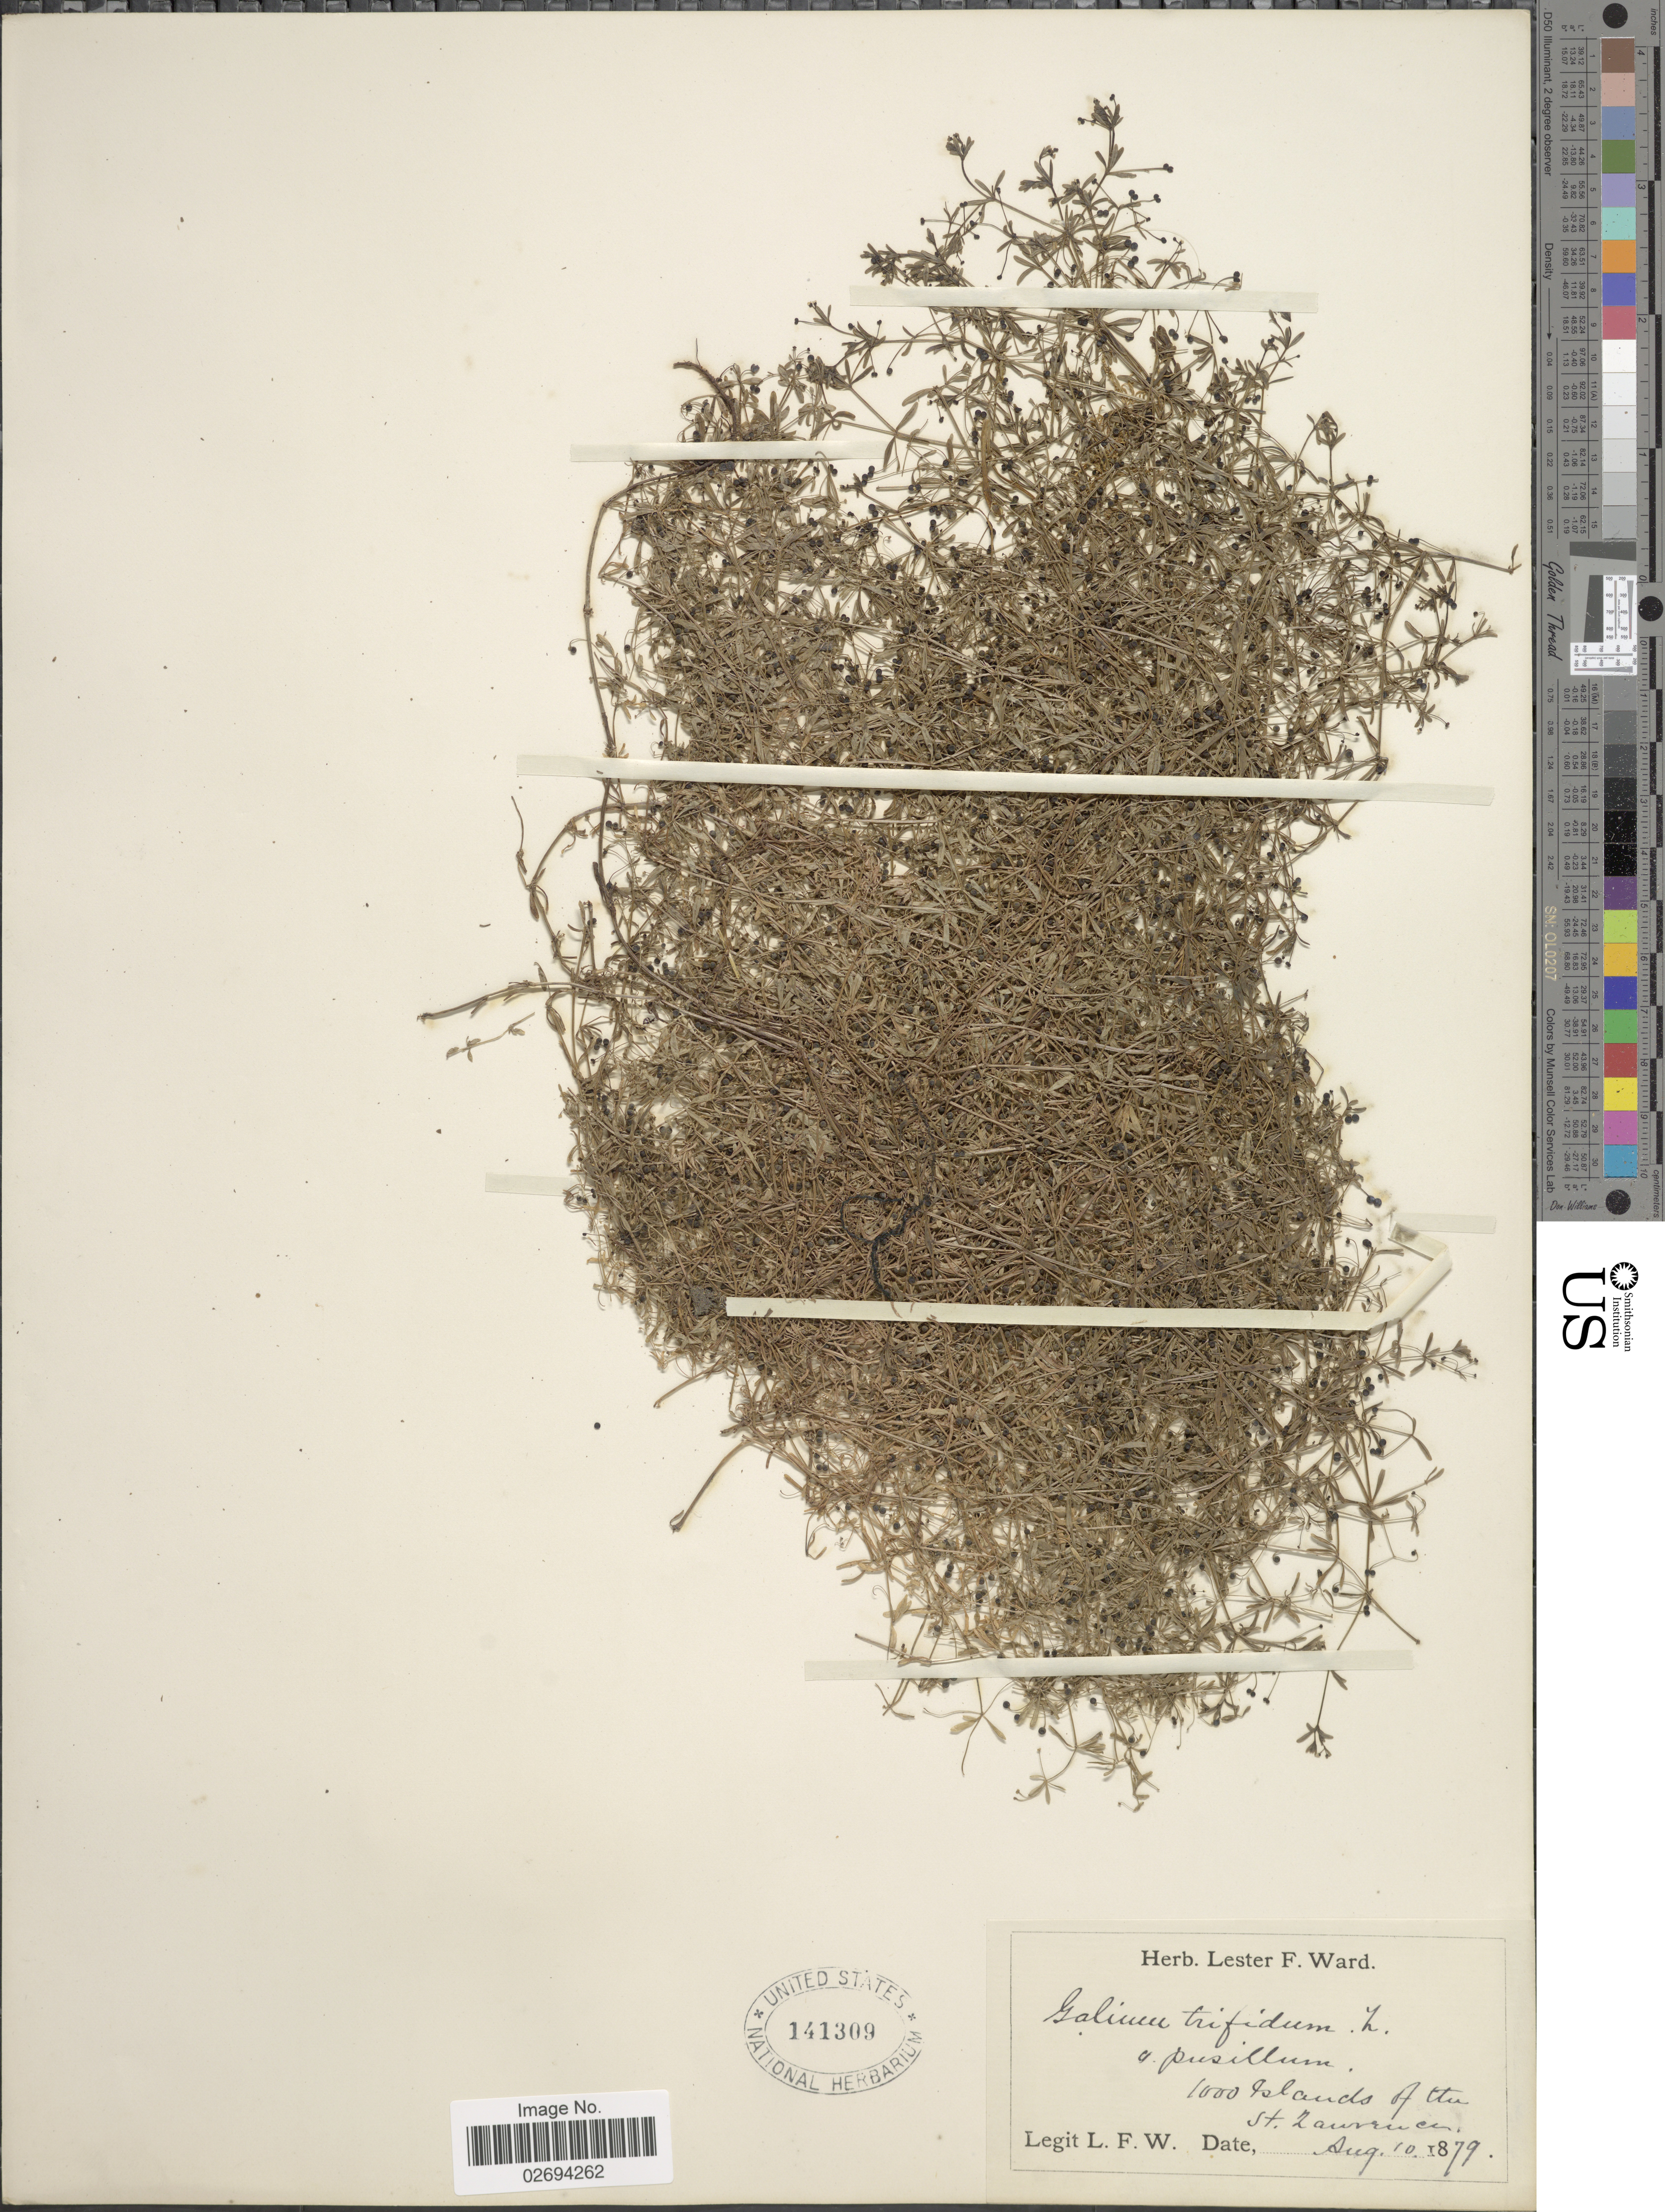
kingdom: Plantae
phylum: Tracheophyta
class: Magnoliopsida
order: Gentianales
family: Rubiaceae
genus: Galium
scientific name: Galium trifidum var. pusillum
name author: A. Gray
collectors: L. F. Ward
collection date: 1879-08-10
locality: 1000 Islands of the St. Lawrence [U.S.-Canada border]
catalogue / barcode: US 141309